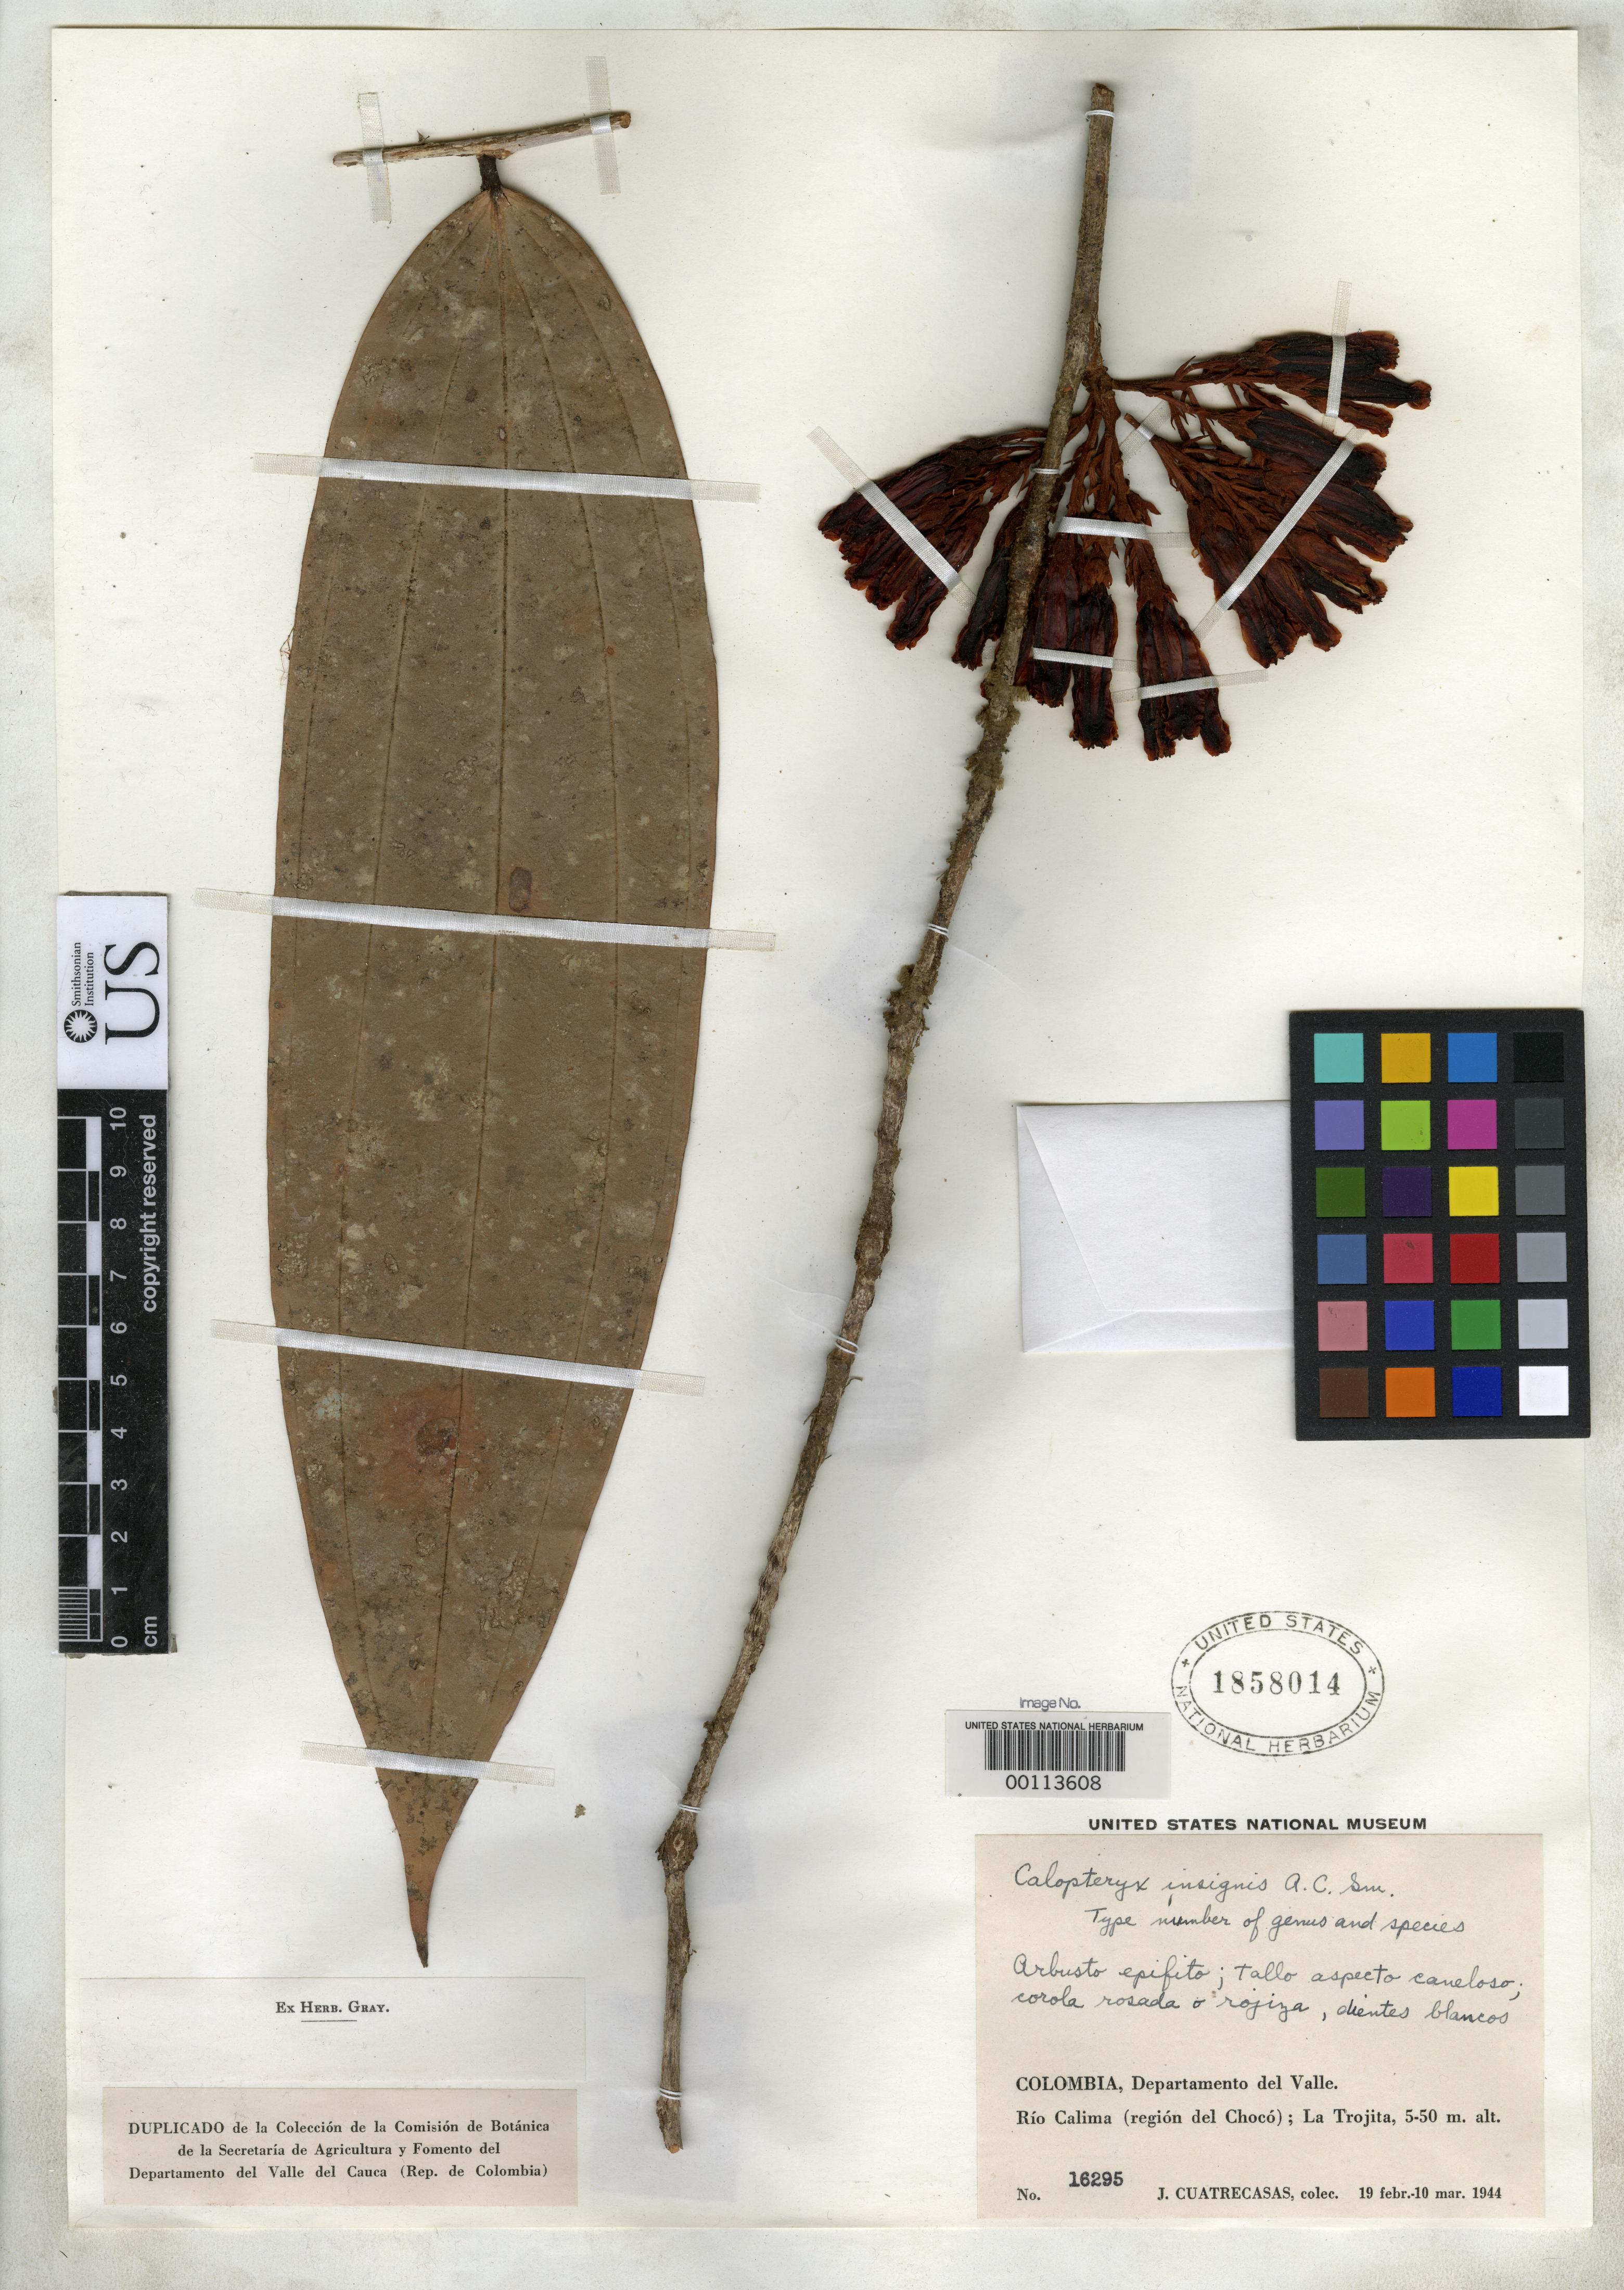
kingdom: Plantae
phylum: Tracheophyta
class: Magnoliopsida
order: Ericales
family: Ericaceae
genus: Calopteryx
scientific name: Calopteryx insignis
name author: A.C. Sm.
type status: Isotype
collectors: J. Cuatrecasas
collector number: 16295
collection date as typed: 19 Feb 1944 to 10 Mar 1944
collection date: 1944-02-19/1944-03-10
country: Colombia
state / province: Valle del Cauca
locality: Rio Calima (región del Chocó) La Trojita.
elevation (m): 5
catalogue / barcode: US 1858014